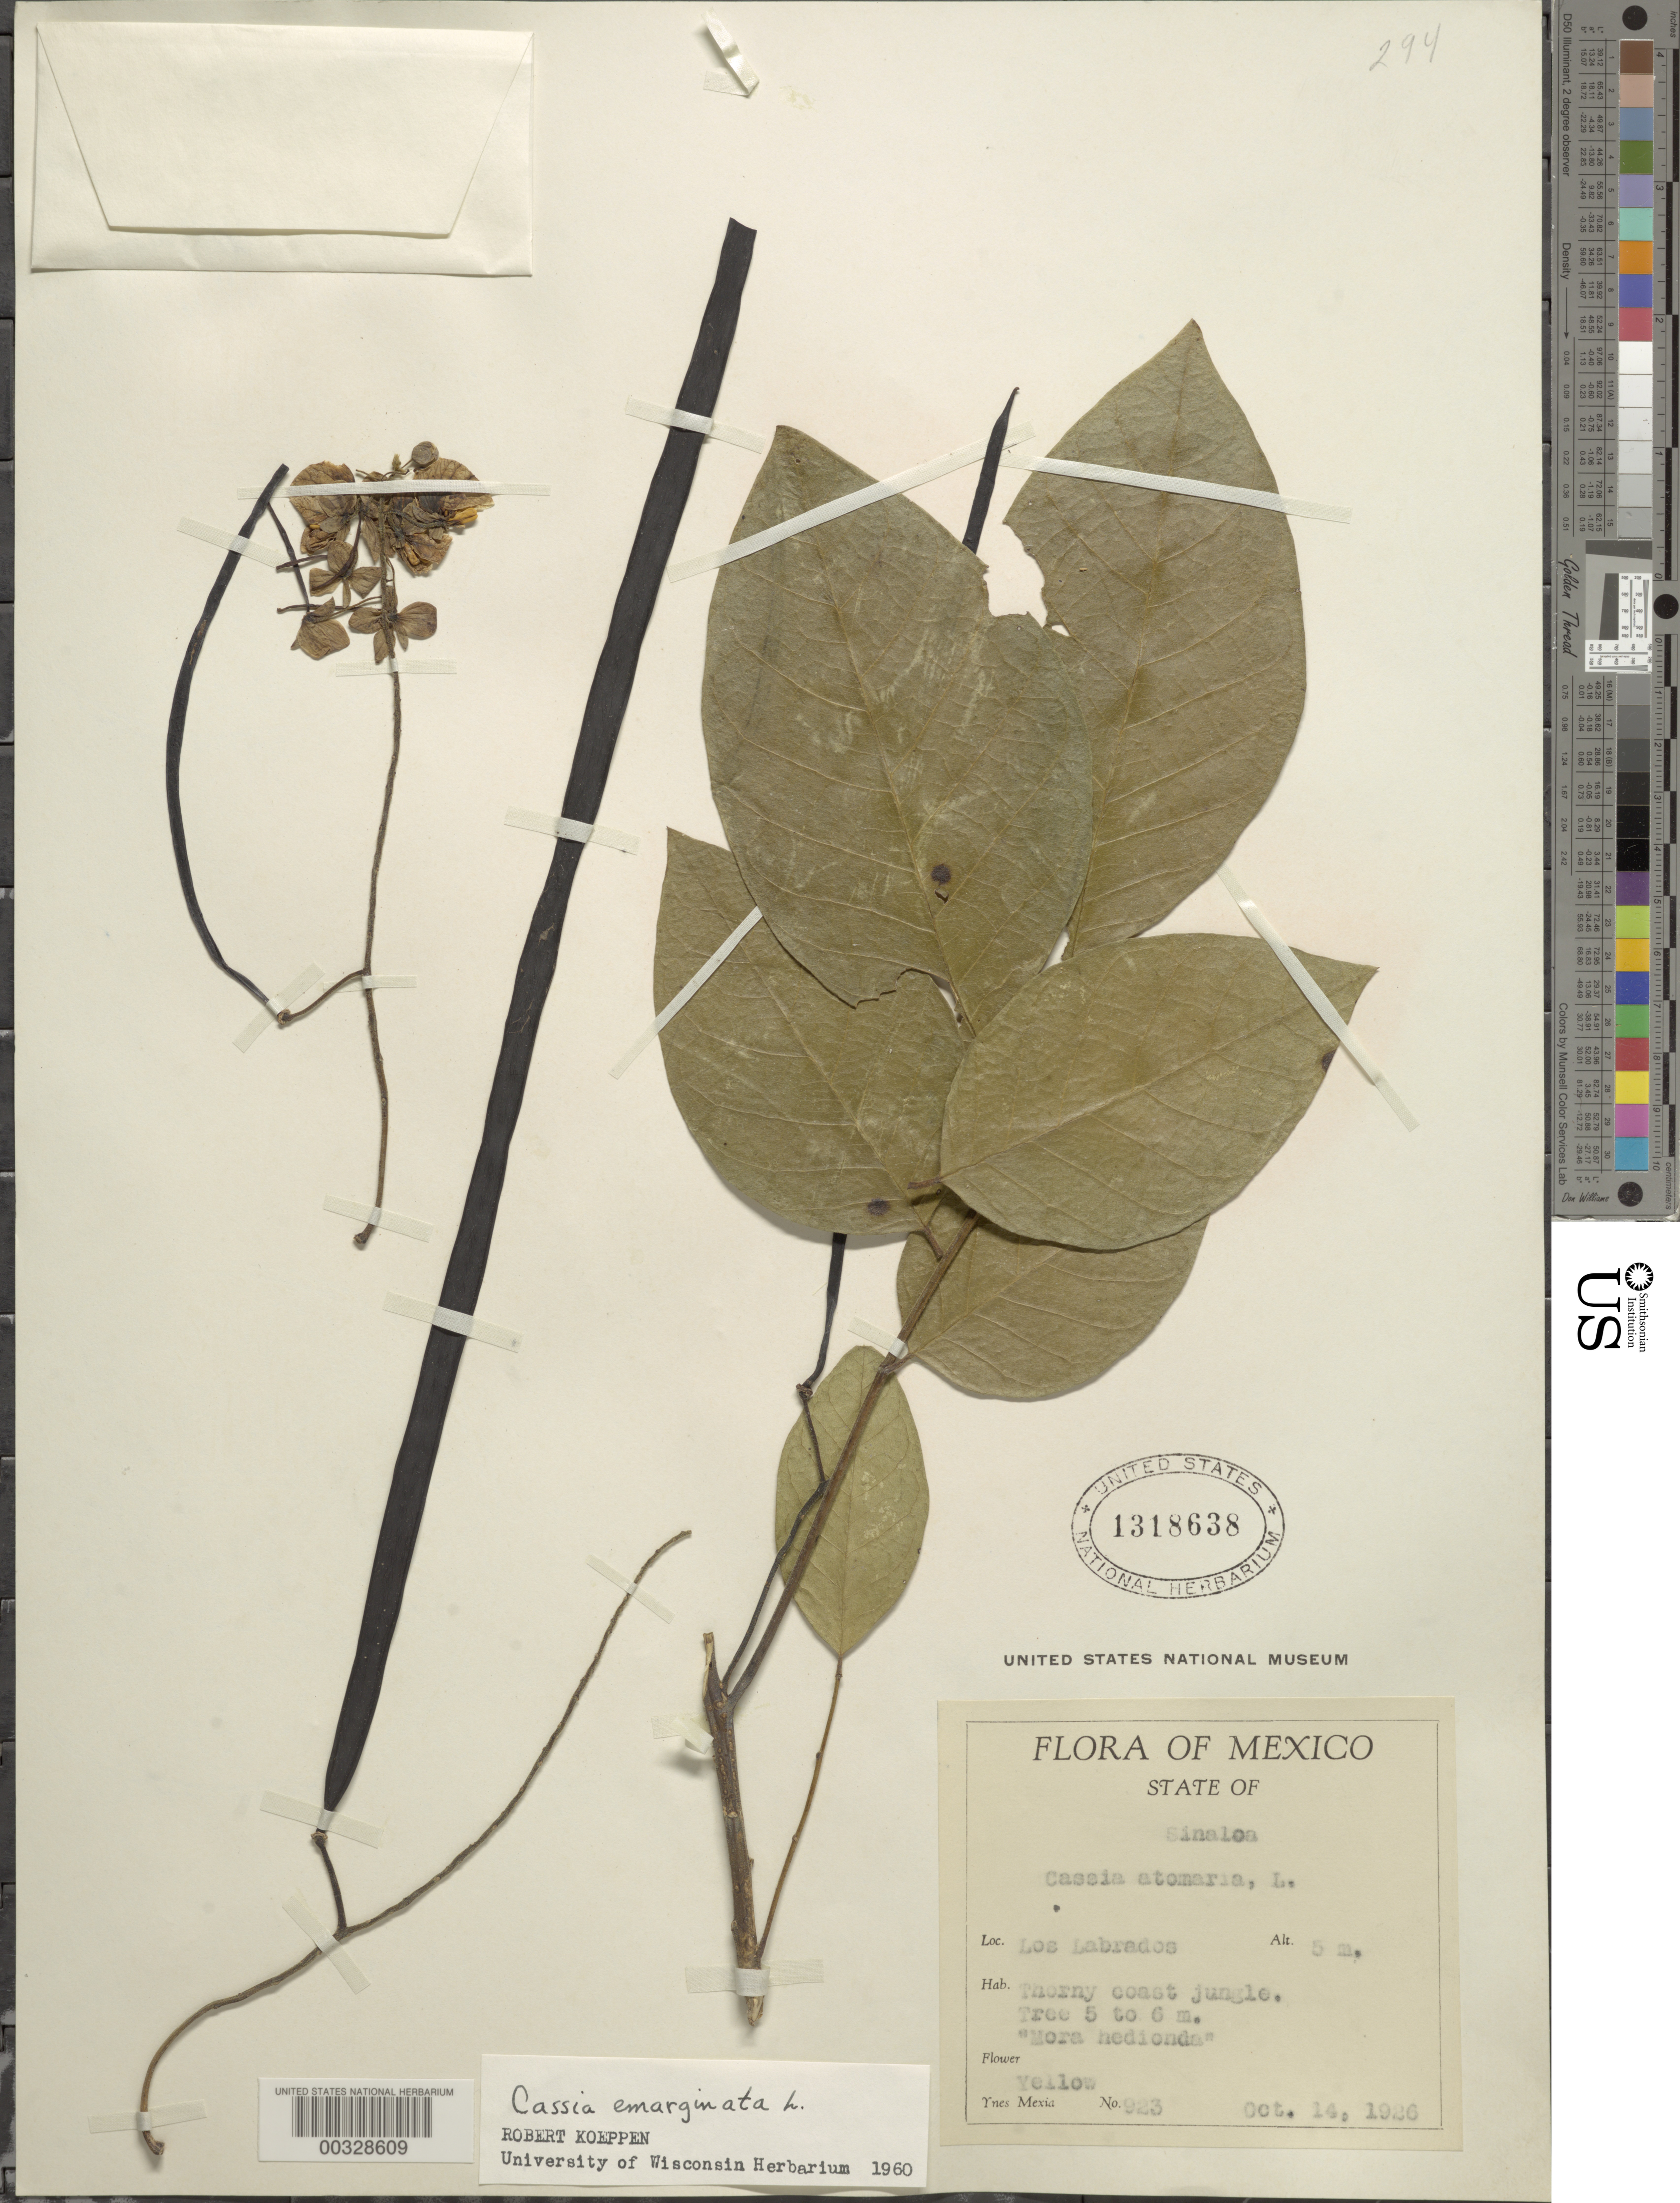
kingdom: Plantae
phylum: Tracheophyta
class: Magnoliopsida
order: Fabales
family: Fabaceae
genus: Senna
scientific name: Senna emarginata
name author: L.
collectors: Y. Mexia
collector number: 923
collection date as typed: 14 Oct 1926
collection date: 1926-10-14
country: Mexico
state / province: Sinaloa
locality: Los labrados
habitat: Thorny coast jungle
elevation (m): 5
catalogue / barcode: US 1318638